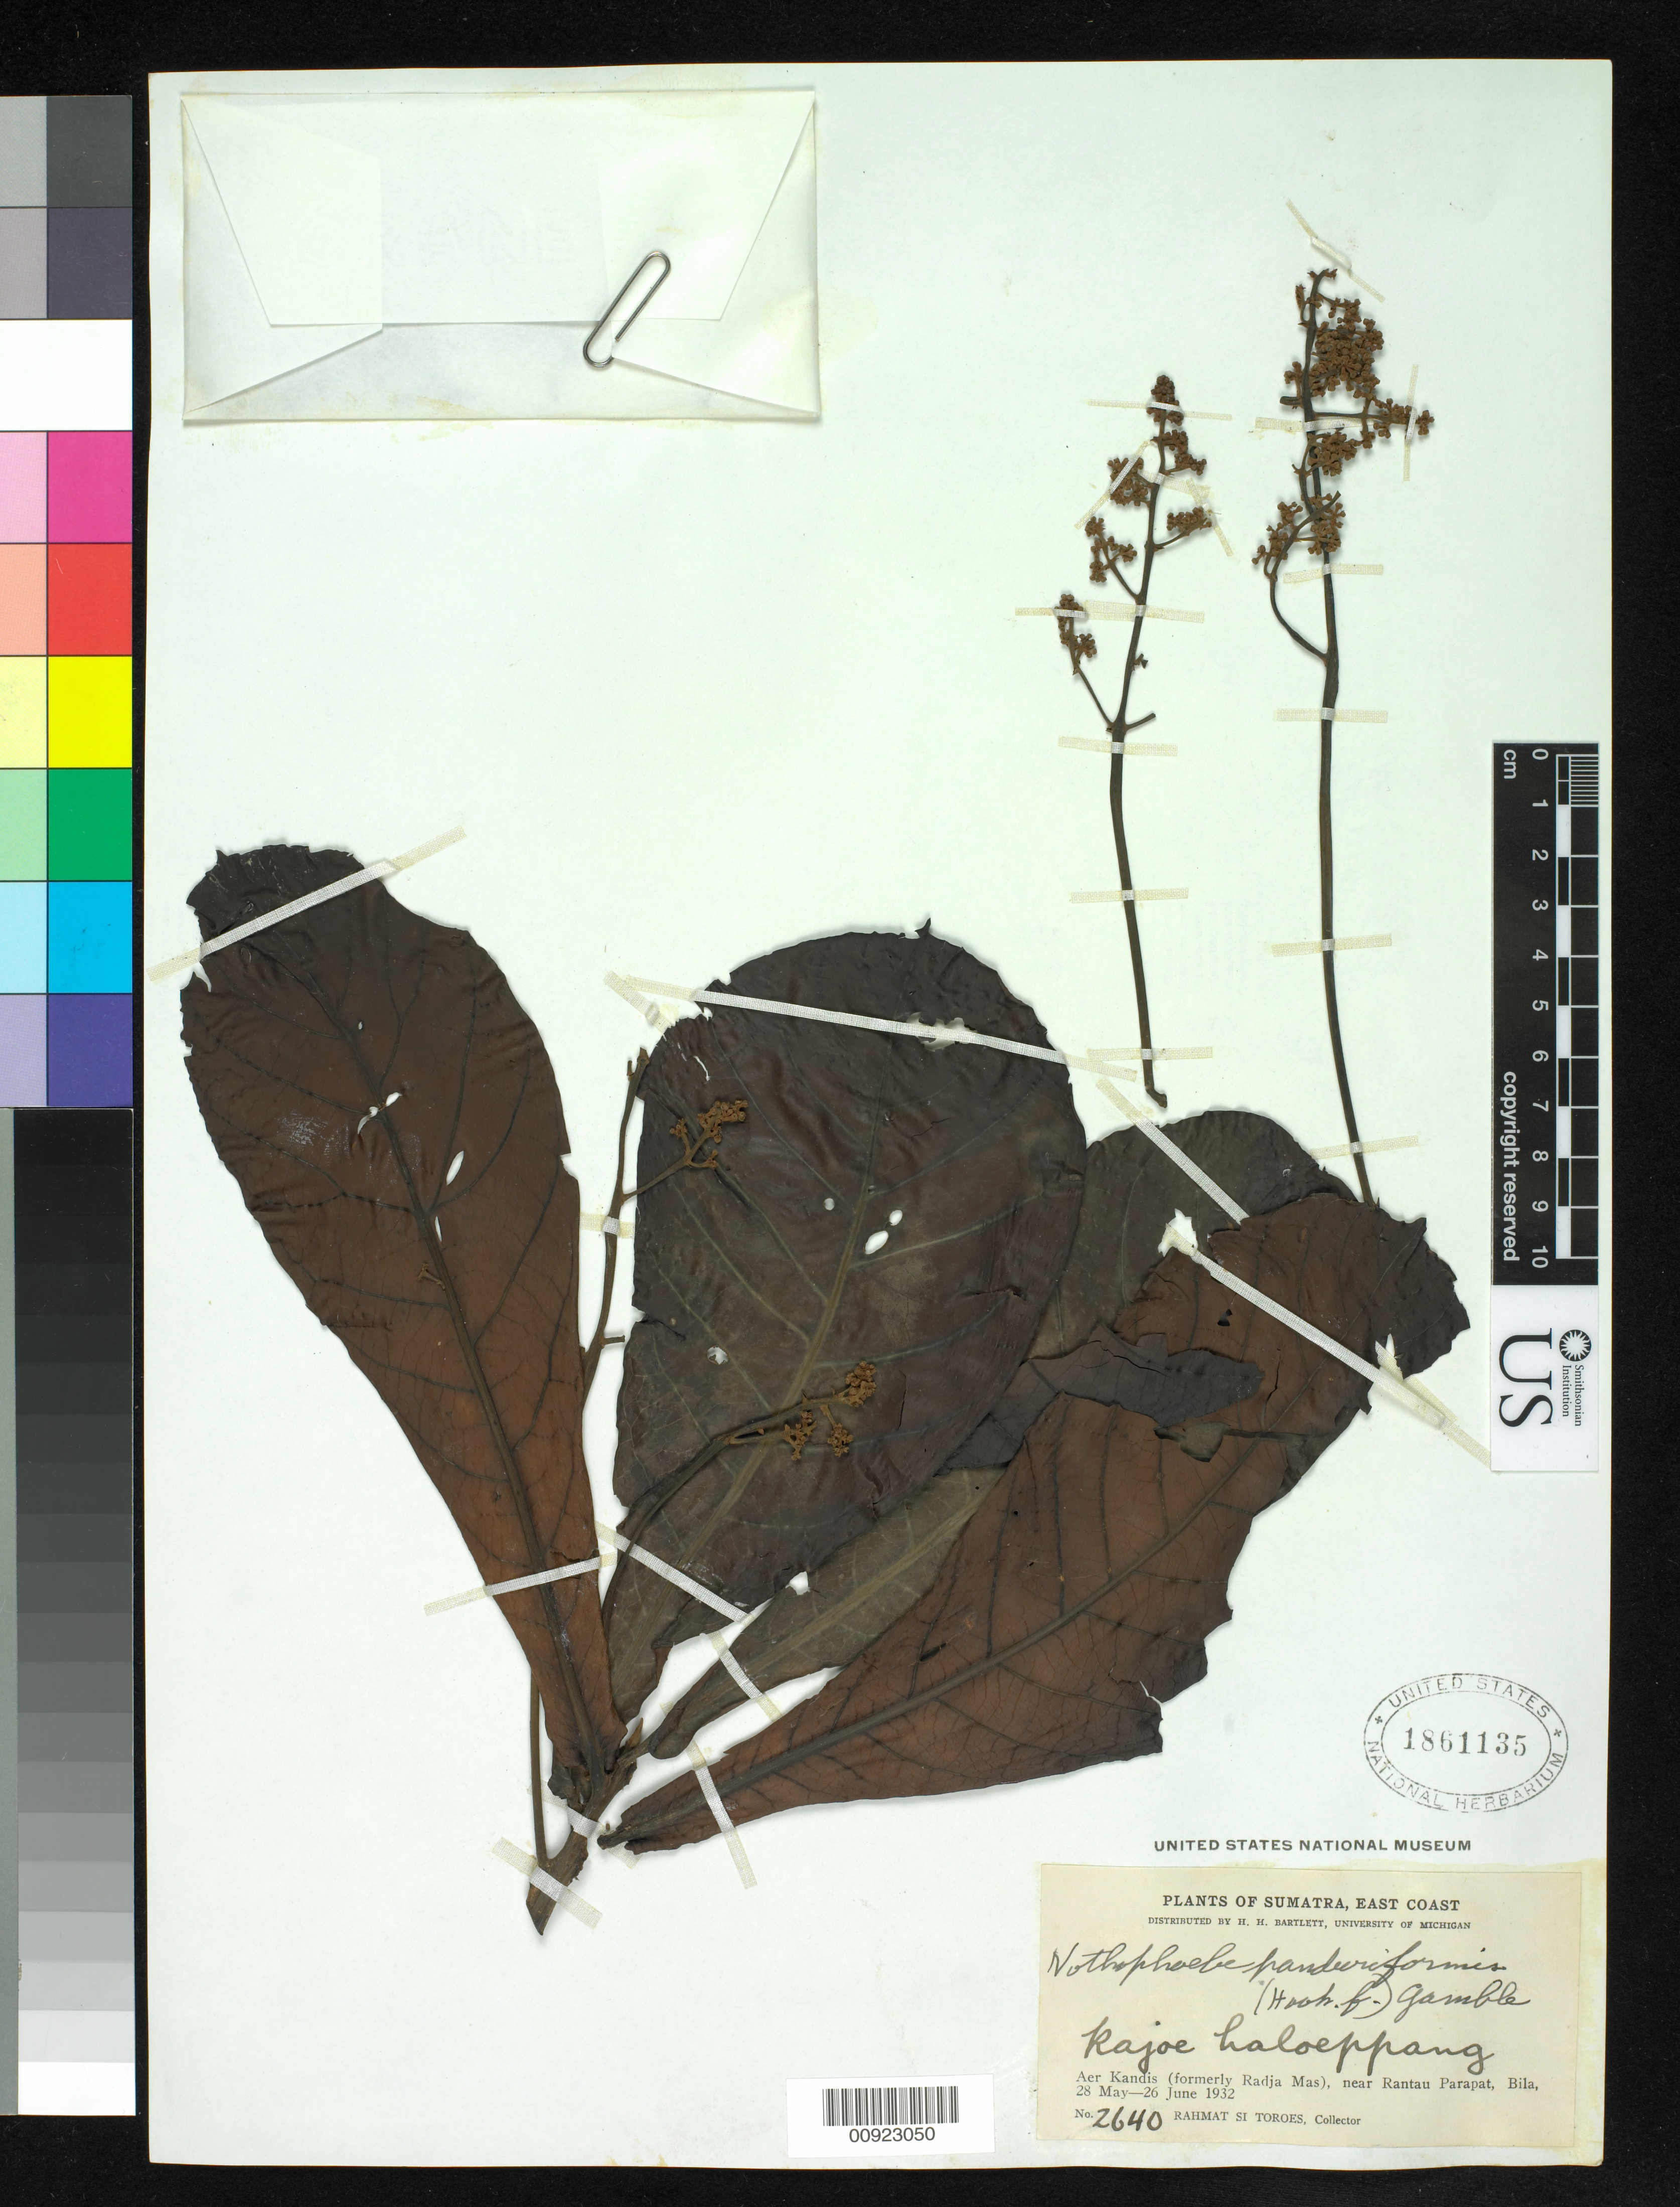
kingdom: Plantae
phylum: Tracheophyta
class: Magnoliopsida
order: Laurales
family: Lauraceae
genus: Nothaphoebe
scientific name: Nothaphoebe handiuriformis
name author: (Hook. f.) Gamble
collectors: Rahmat Si Boeea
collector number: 2640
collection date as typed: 28 May 1932 to 26 Jun 1932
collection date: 1932-05-28/1932-06-26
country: Indonesia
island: Sumatra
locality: East coast; Aer Kandis (formerly Radja Mas), near Rantau Parapat, Bila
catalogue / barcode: US 1861135